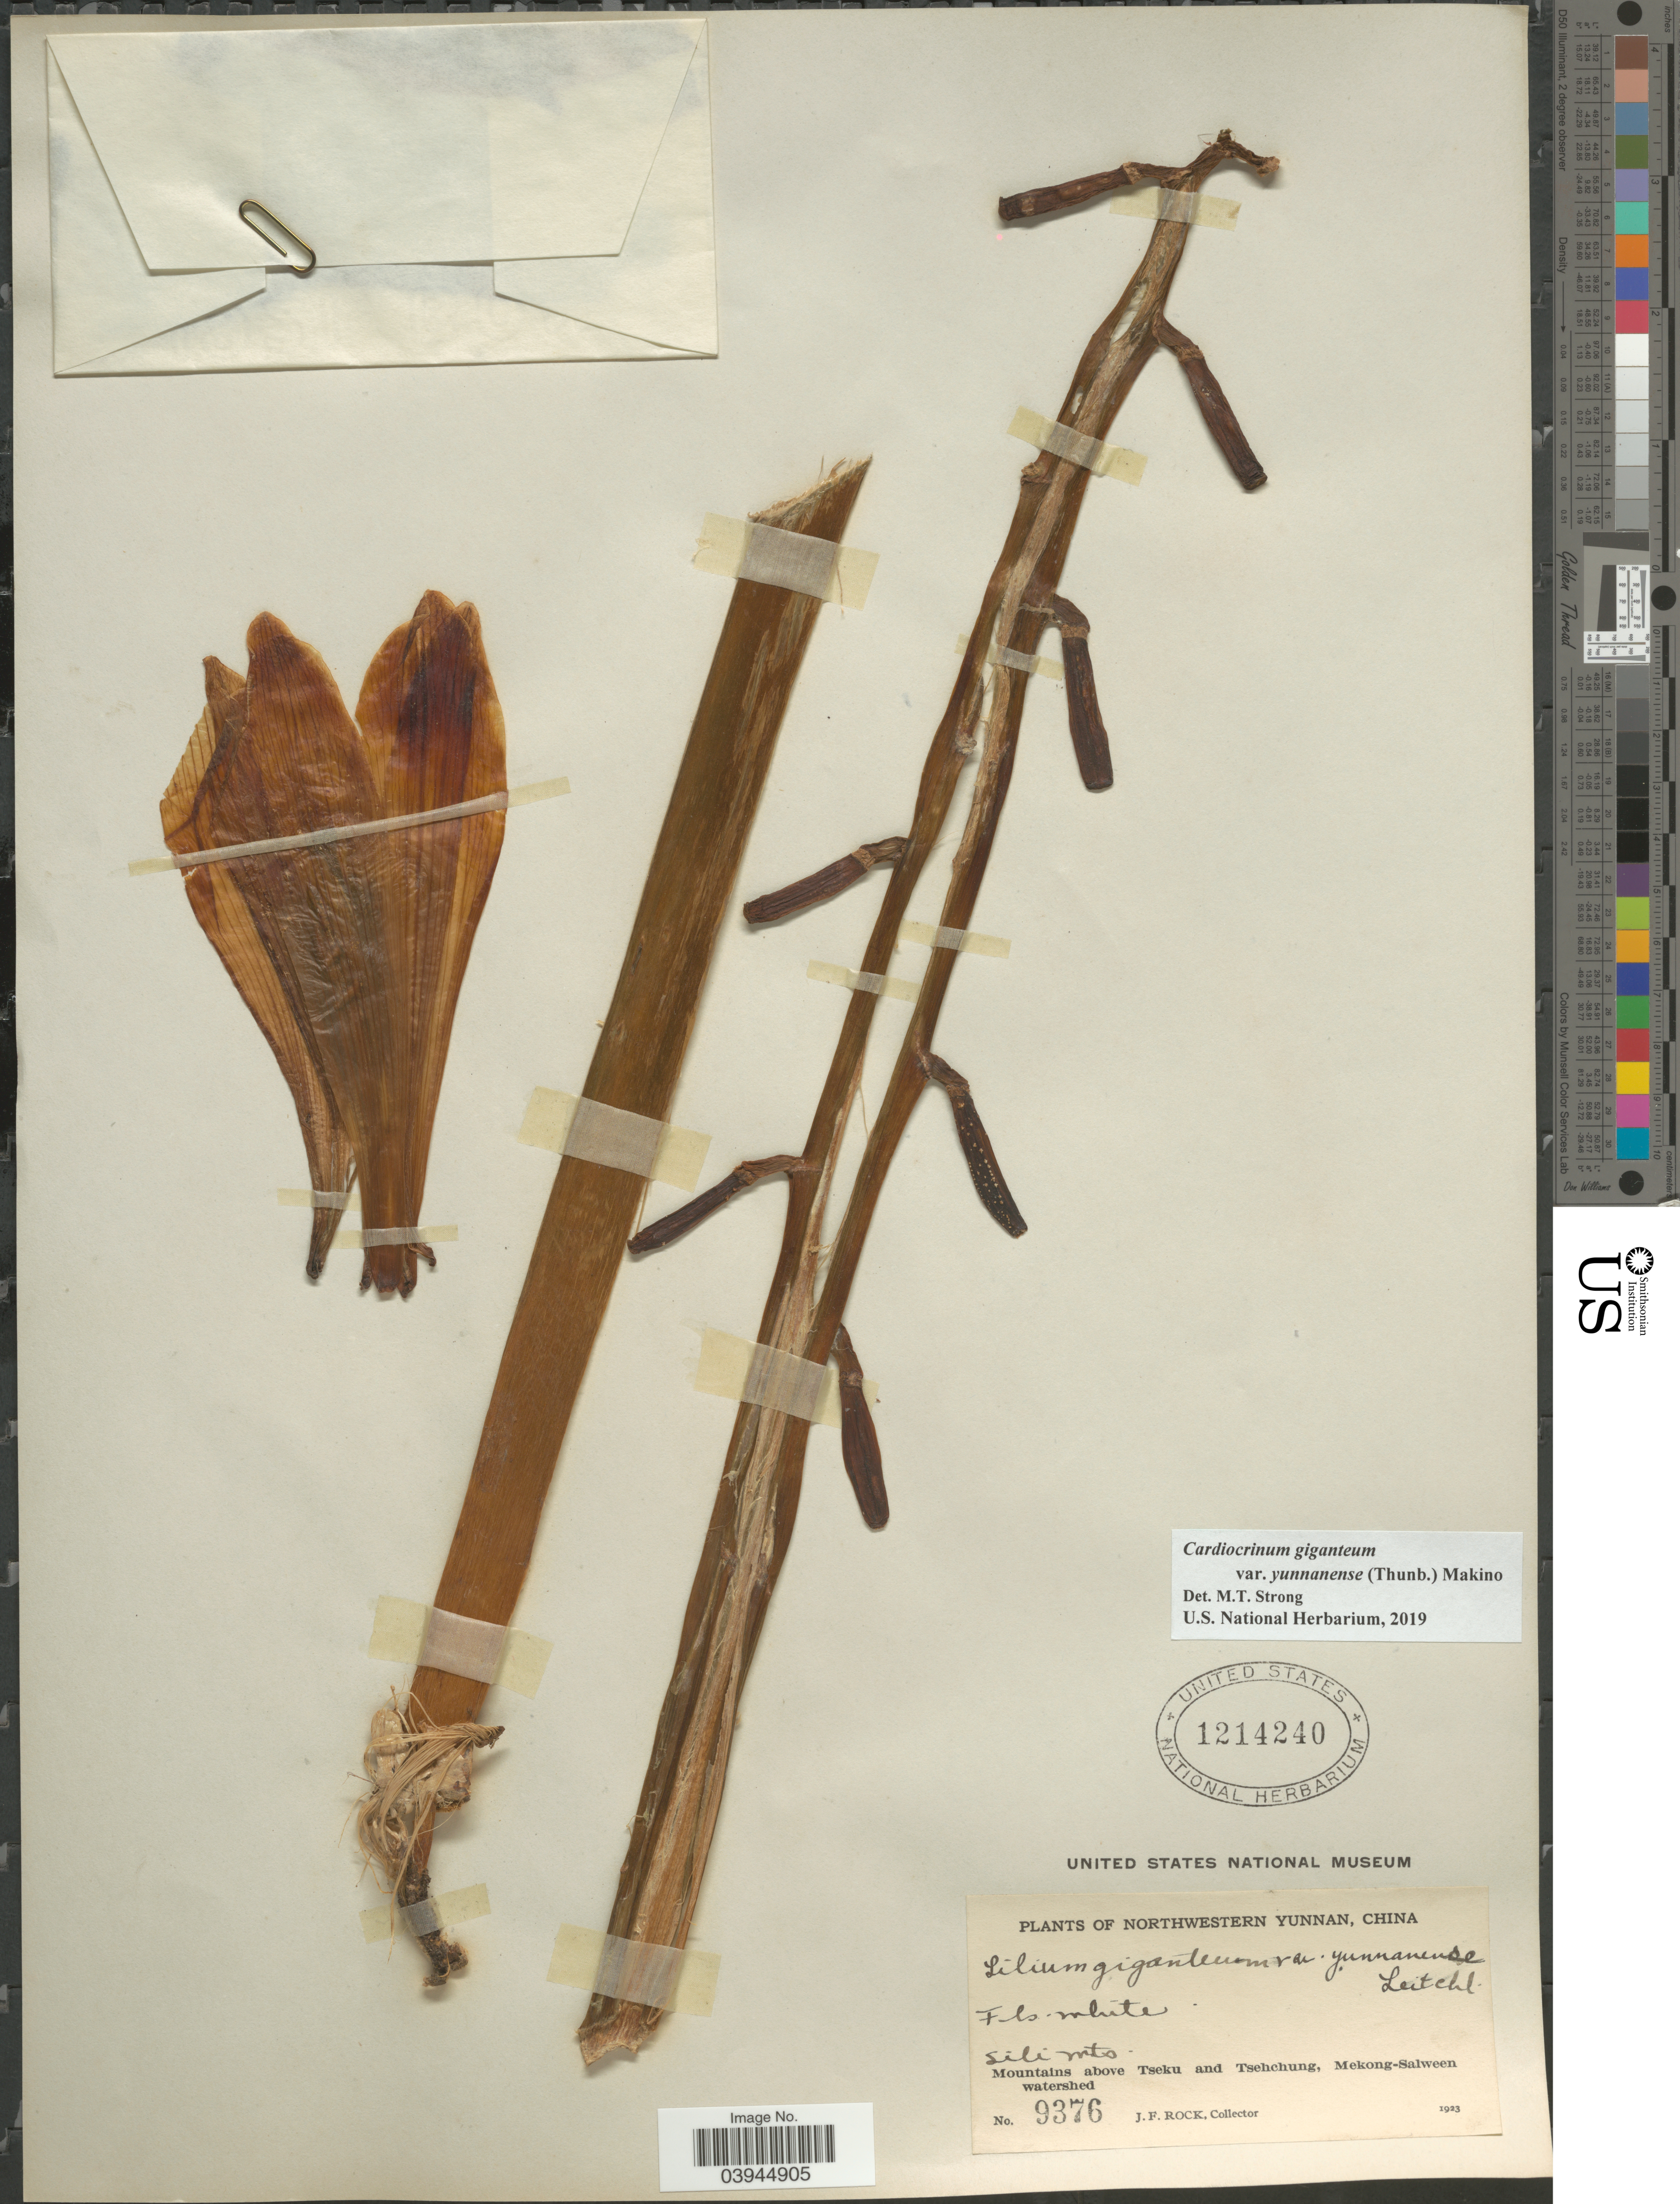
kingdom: Plantae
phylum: Tracheophyta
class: Liliopsida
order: Liliales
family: Liliaceae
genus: Cardiocrinum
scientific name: Cardiocrinum giganteum var. yunnanense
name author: (Leichtlin ex Elwes) Stearn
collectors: J. Rock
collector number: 9376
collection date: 1923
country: China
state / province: Yunnan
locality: Northwestern Yunnan. Sili mts. Mountains above Tseku and Tsehchung, Mekong-Salween watershed.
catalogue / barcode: US 1214240